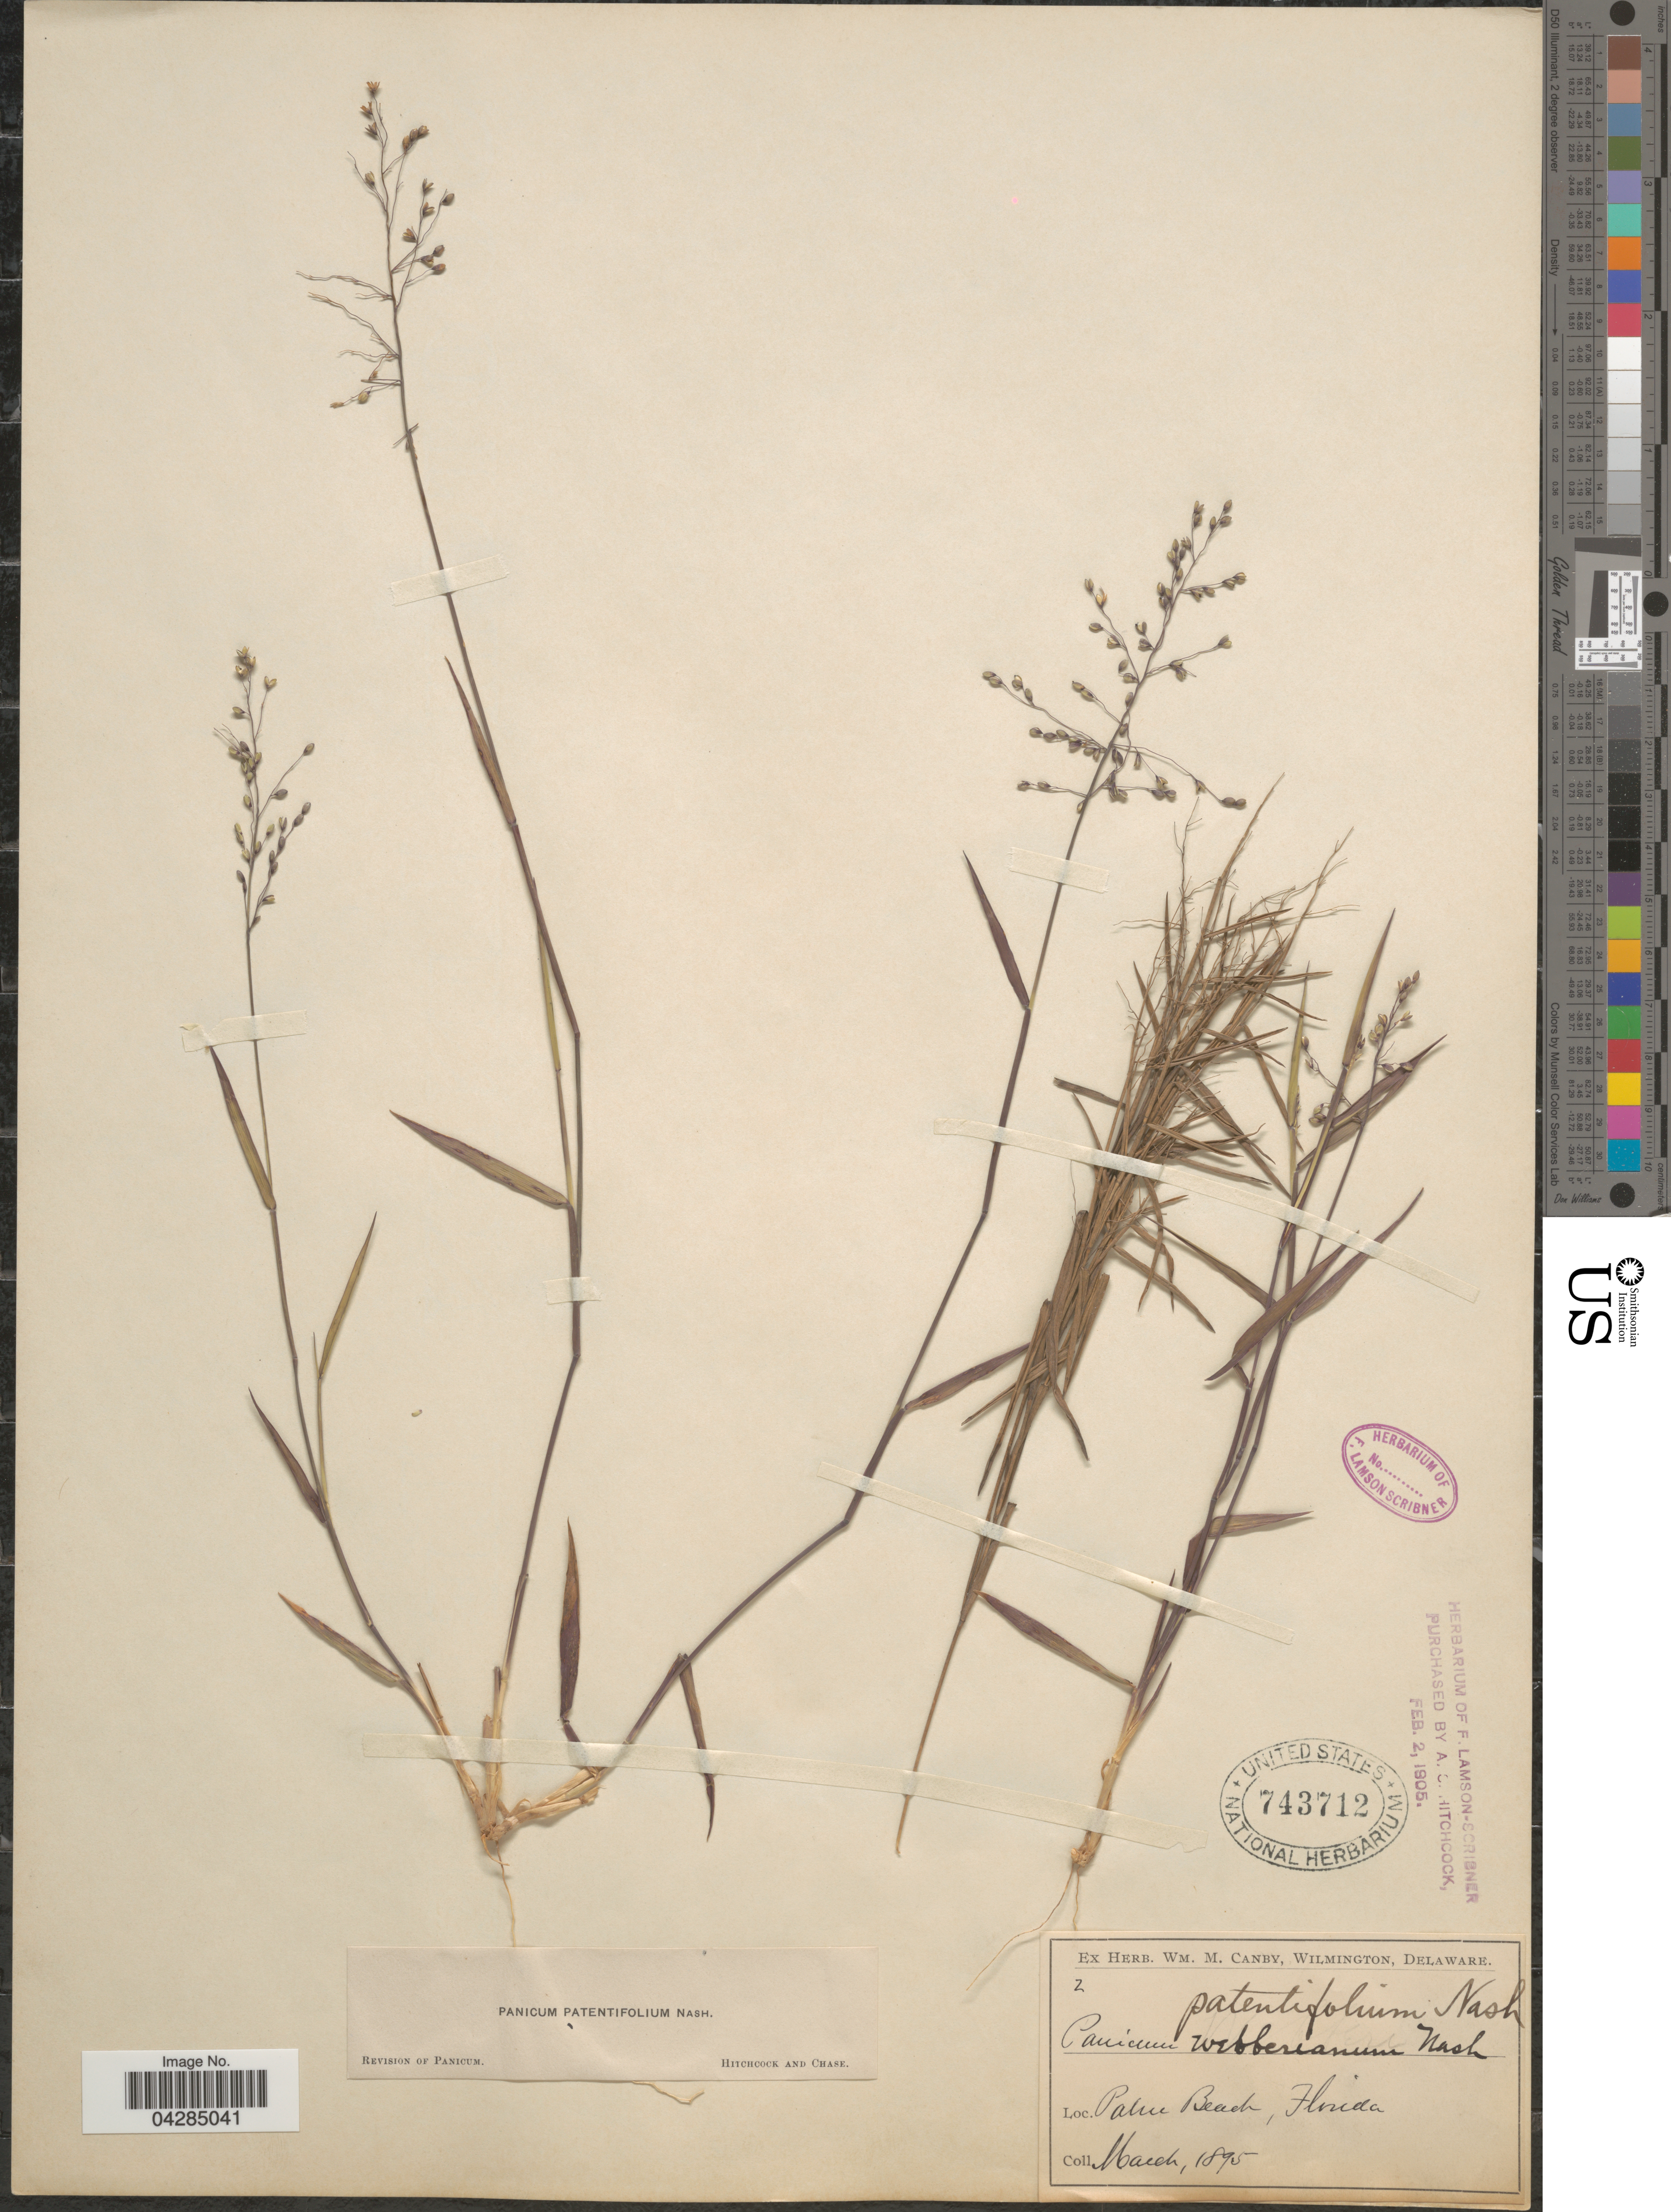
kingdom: Plantae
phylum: Tracheophyta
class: Liliopsida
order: Poales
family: Poaceae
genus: Dichanthelium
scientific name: Dichanthelium portoricense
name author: (Desv. ex Ham.) B.F. Hansen & Wunderlin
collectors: ex herb. W.M. Canby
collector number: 2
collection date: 1895-03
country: United States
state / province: Florida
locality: Palm Beach.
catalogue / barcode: US 743712